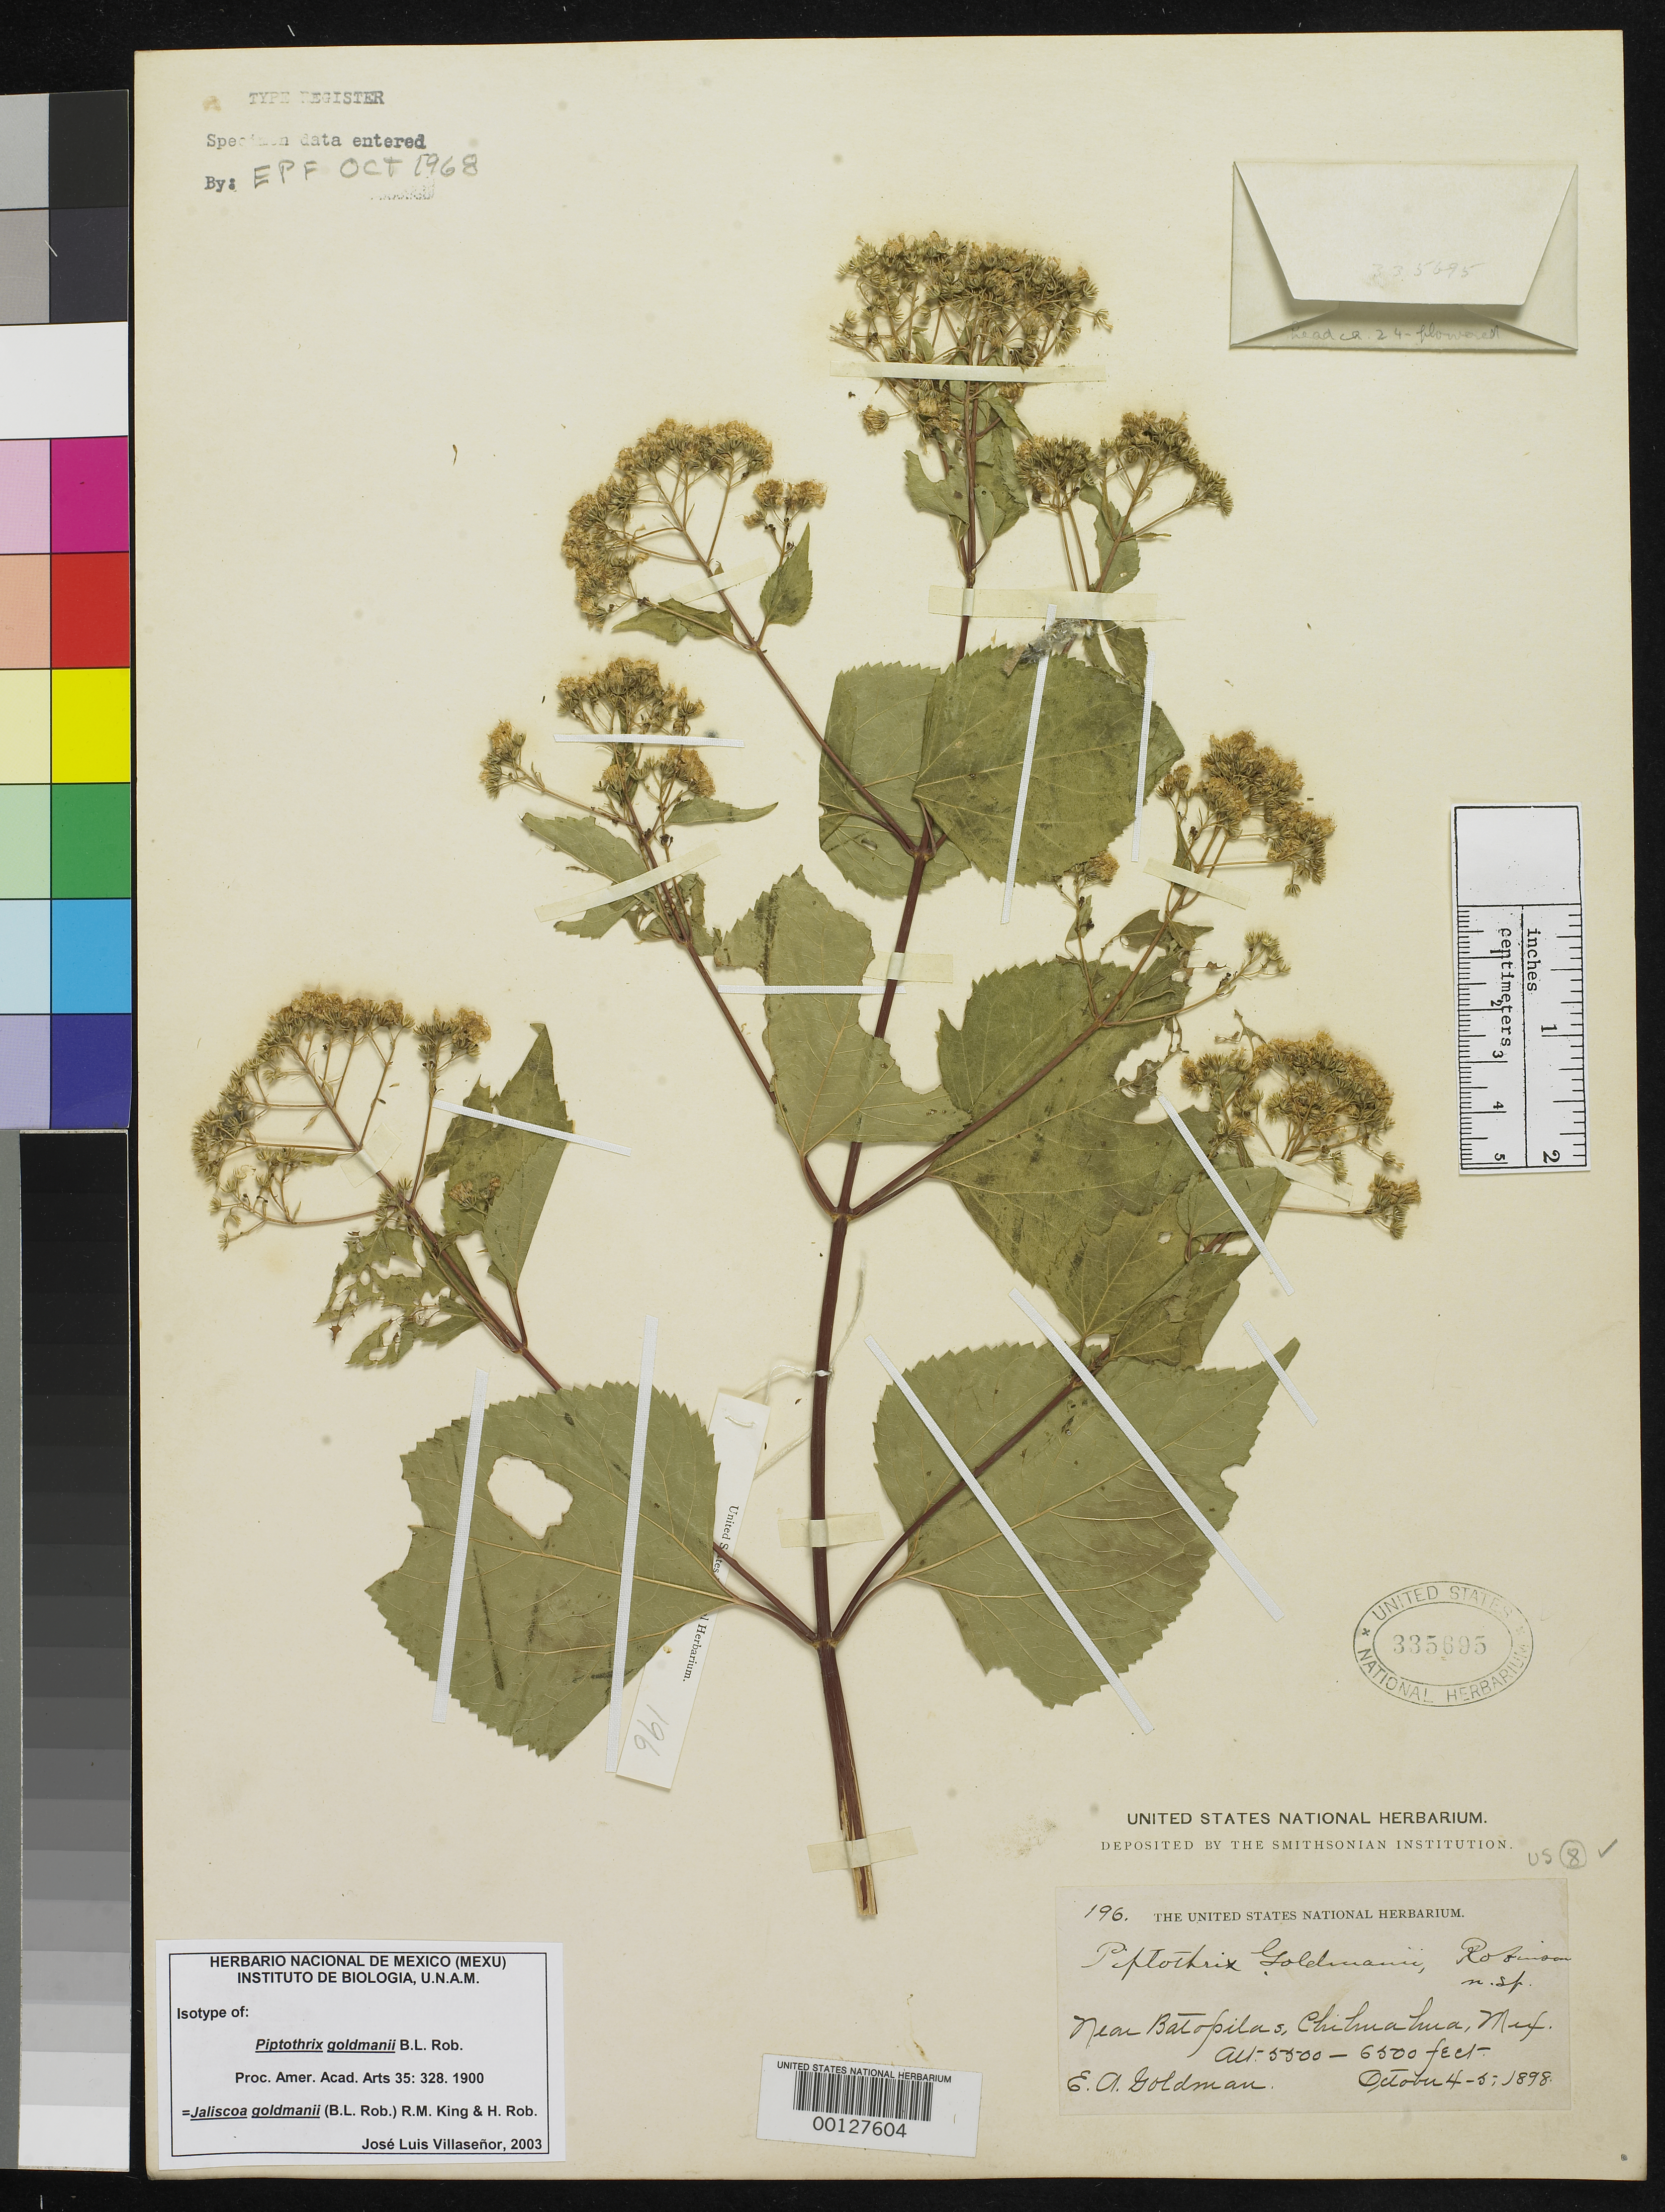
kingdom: Plantae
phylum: Tracheophyta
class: Magnoliopsida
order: Asterales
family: Asteraceae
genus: Piptothrix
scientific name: Piptothrix goldmanii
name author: B.L. Rob.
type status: Isotype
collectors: E. A. Goldman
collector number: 196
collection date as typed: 04 Oct 1898 and 05 Oct 1898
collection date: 1898-10-04,1898-10-05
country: Mexico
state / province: Chihuahua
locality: Near Batopilas.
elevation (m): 1676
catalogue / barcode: US 335695